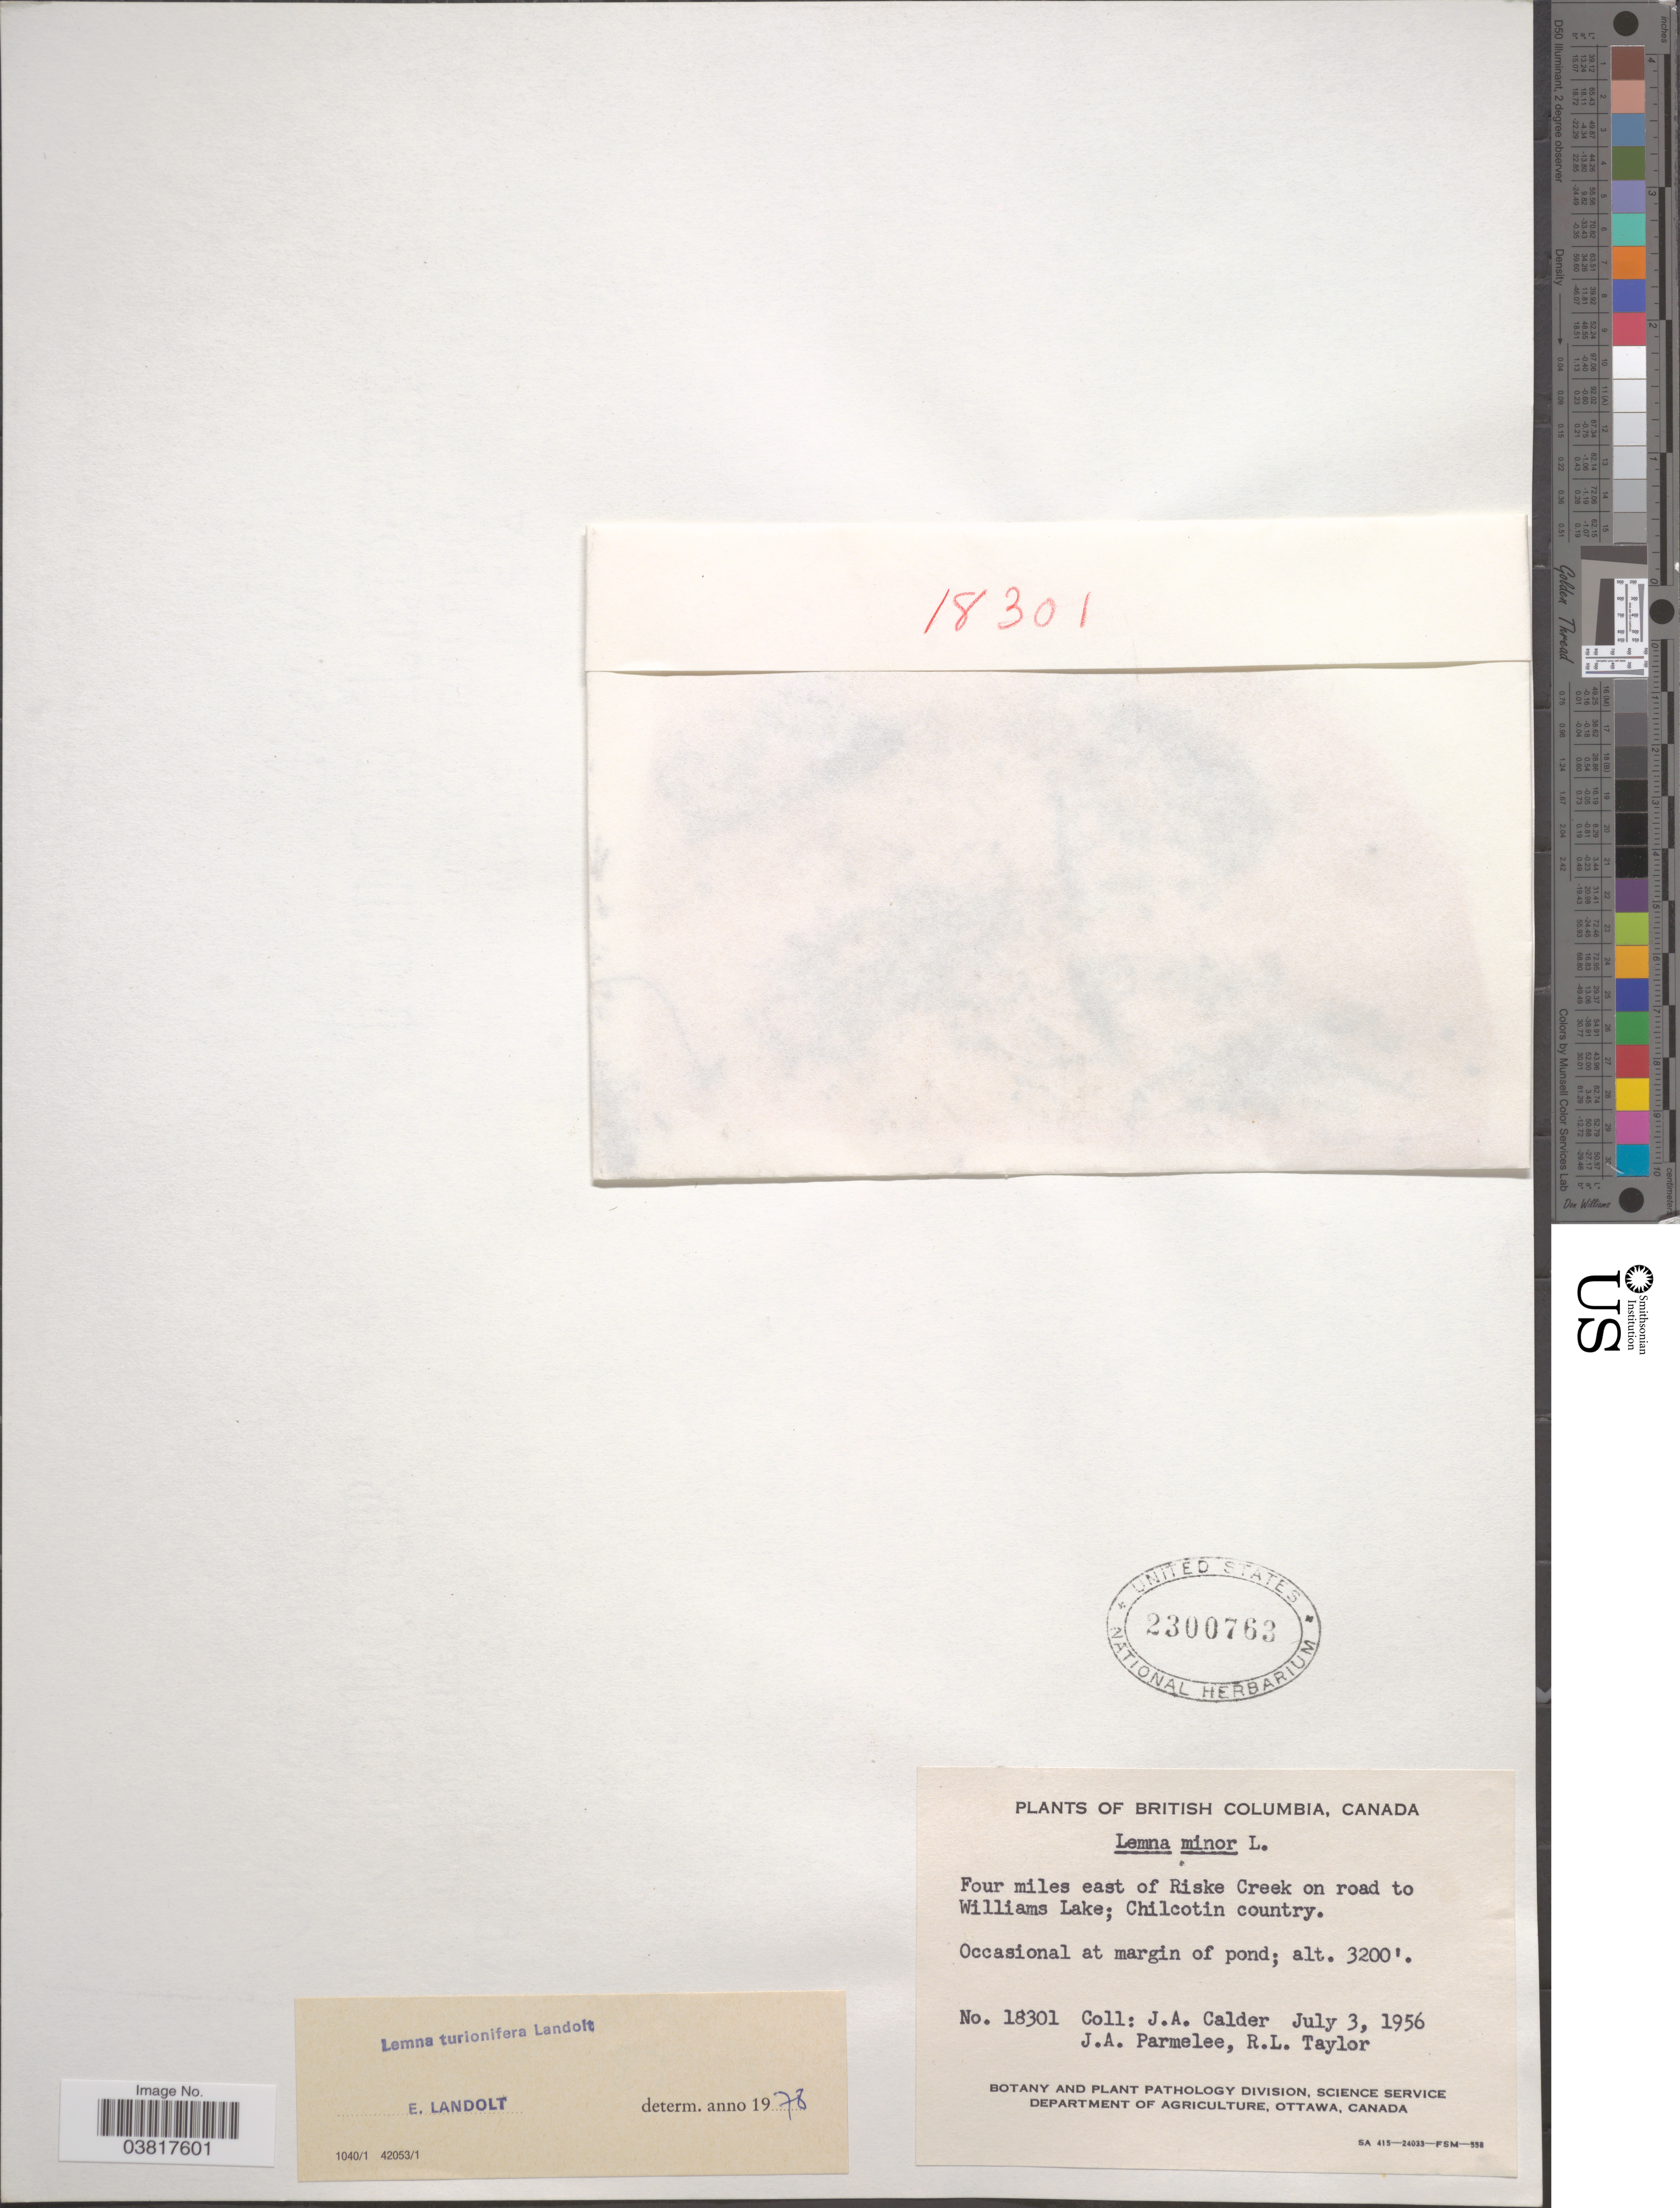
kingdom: Plantae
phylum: Tracheophyta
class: Liliopsida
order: Alismatales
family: Araceae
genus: Lemna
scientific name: Lemna turionifera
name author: Landolt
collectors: J. A. Calder, J. A. Parmelee & R. Taylor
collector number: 18301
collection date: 1956-07-03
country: Canada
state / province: British Columbia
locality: Four miles east of Riske Creek on road to Williams Lake; Chilcotin country.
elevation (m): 975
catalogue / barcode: US 2300763